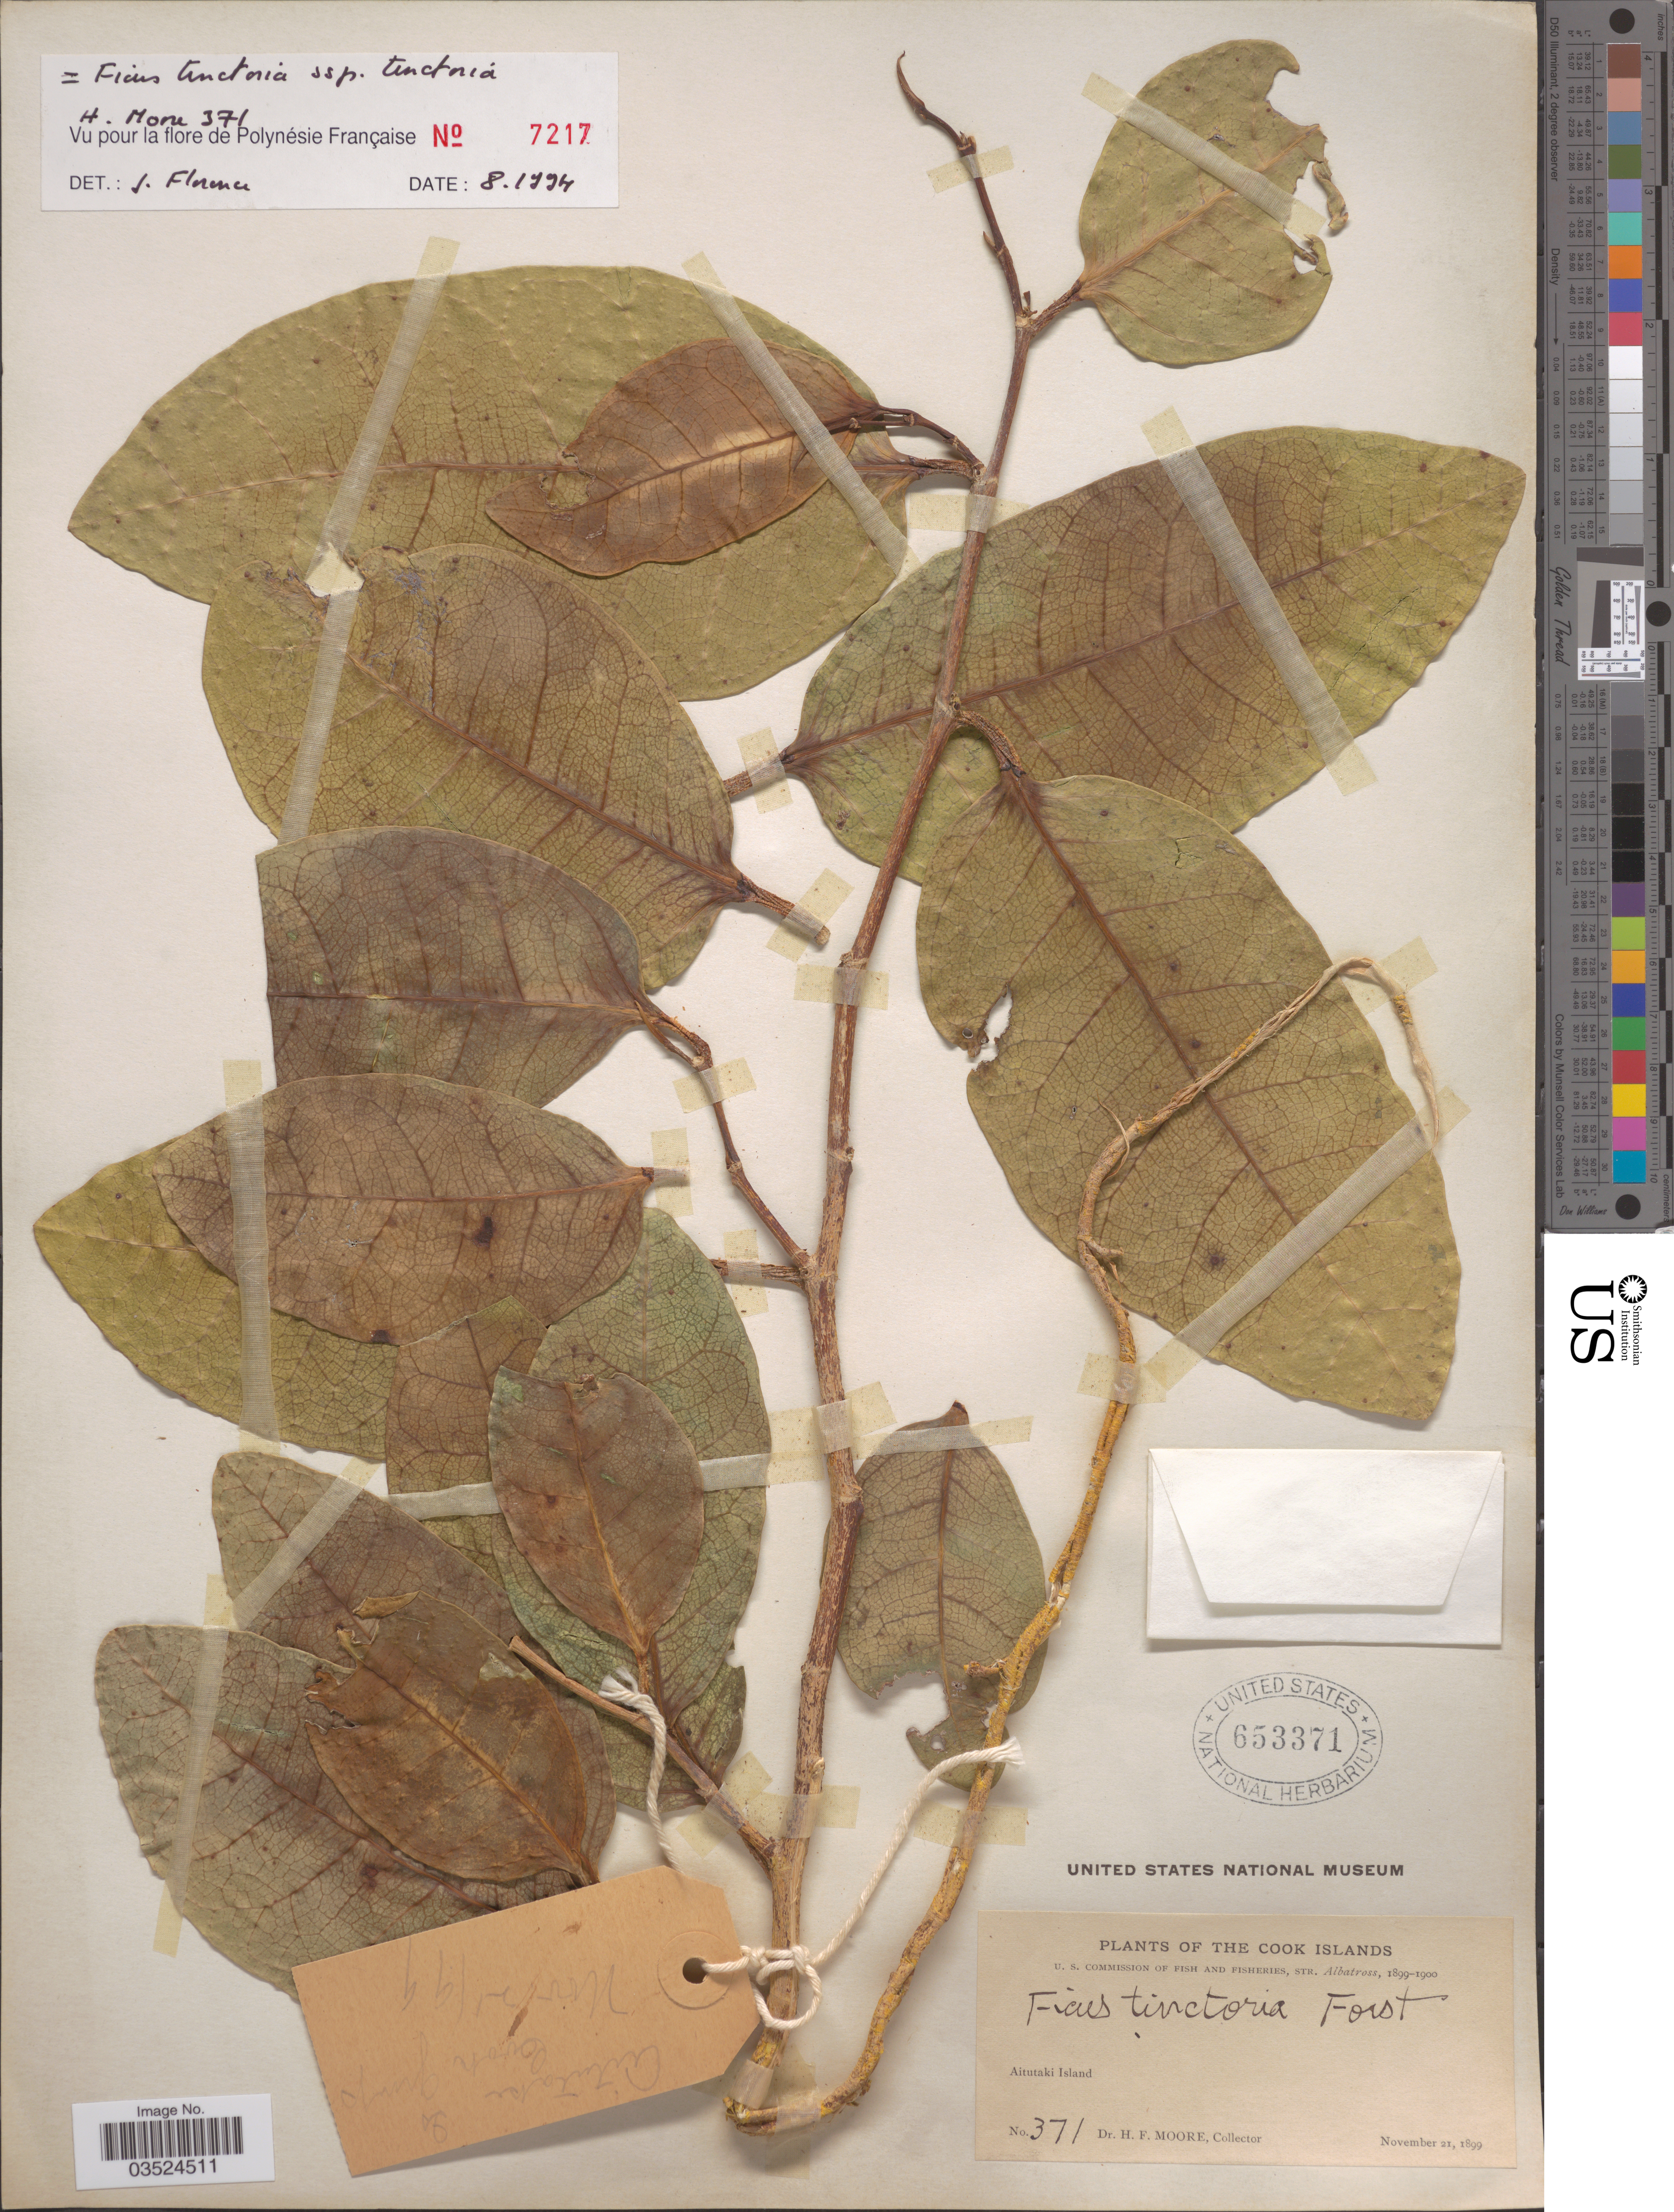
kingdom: Plantae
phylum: Tracheophyta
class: Magnoliopsida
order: Rosales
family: Moraceae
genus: Ficus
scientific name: Ficus tinctoria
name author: G. Forst.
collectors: H. F. Moore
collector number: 371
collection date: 1899-11-21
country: Cook Islands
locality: Aitutaki Island.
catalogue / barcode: US 653371